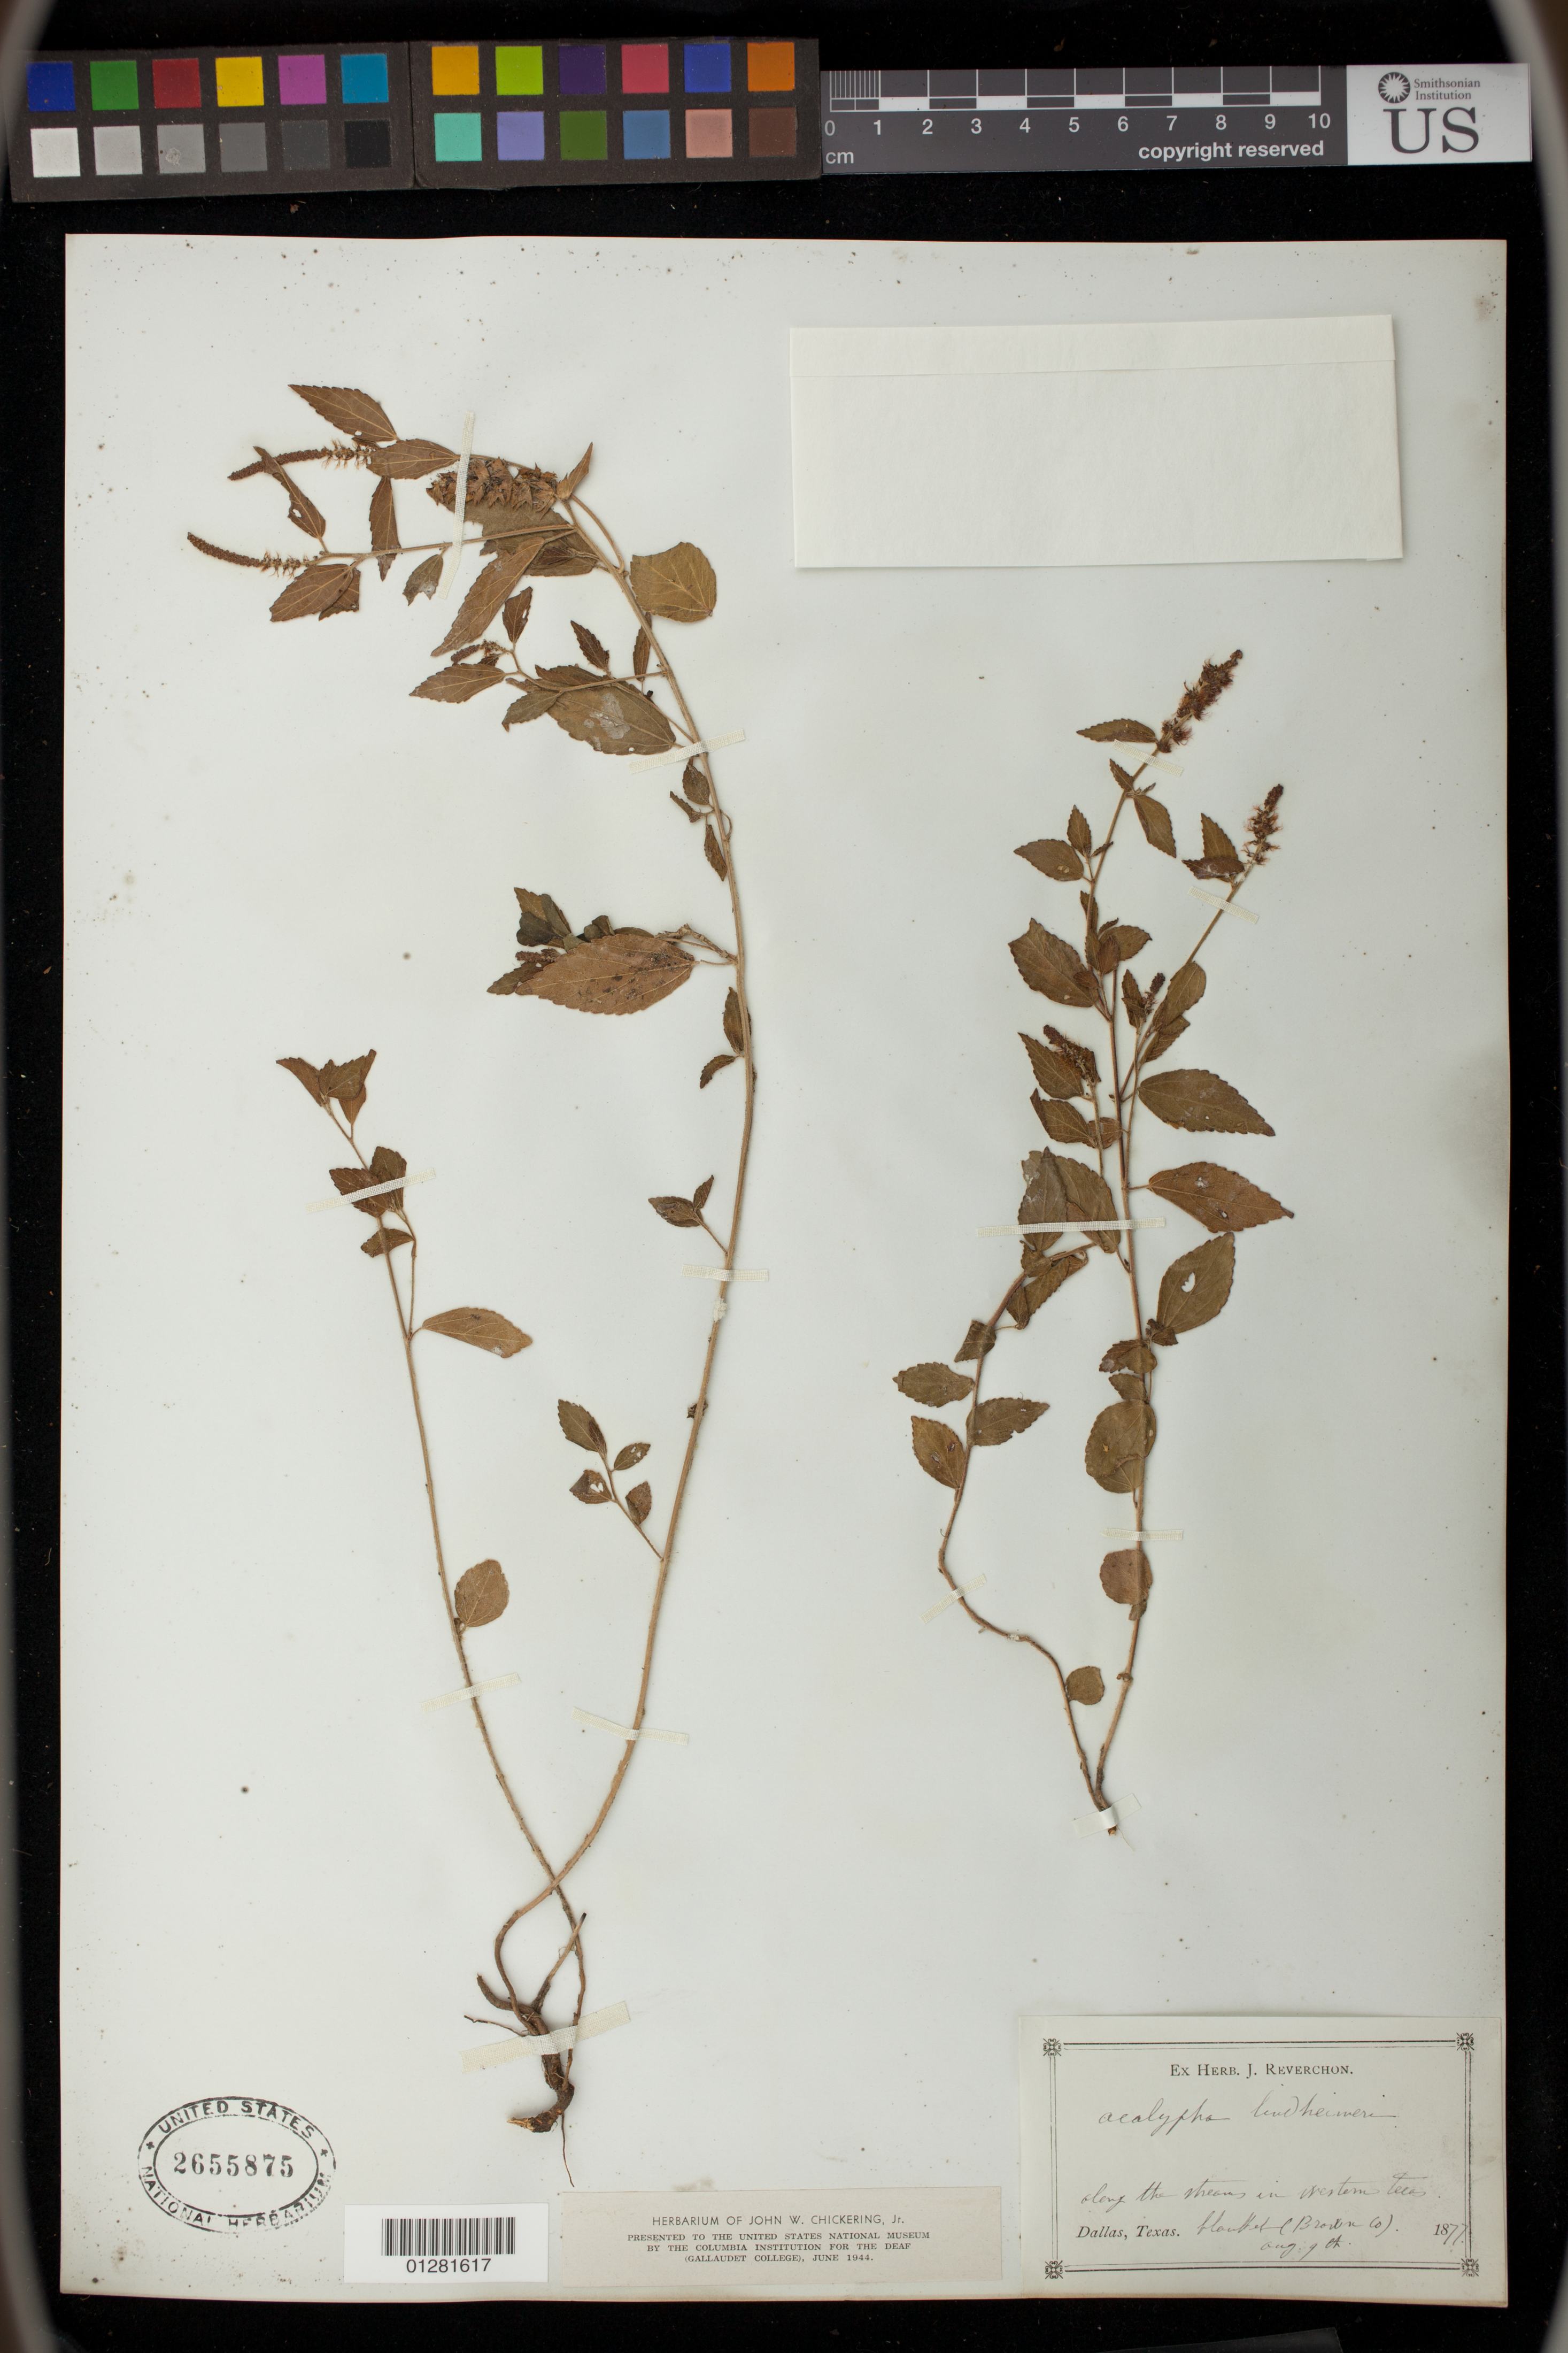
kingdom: Plantae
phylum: Tracheophyta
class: Magnoliopsida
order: Malpighiales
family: Euphorbiaceae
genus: Acalypha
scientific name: Acalypha lindheimeri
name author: Müll. Arg.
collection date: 1877-08-09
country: United States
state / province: Texas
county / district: Brown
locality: Along the streams in Western Texas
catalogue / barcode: US 2655875